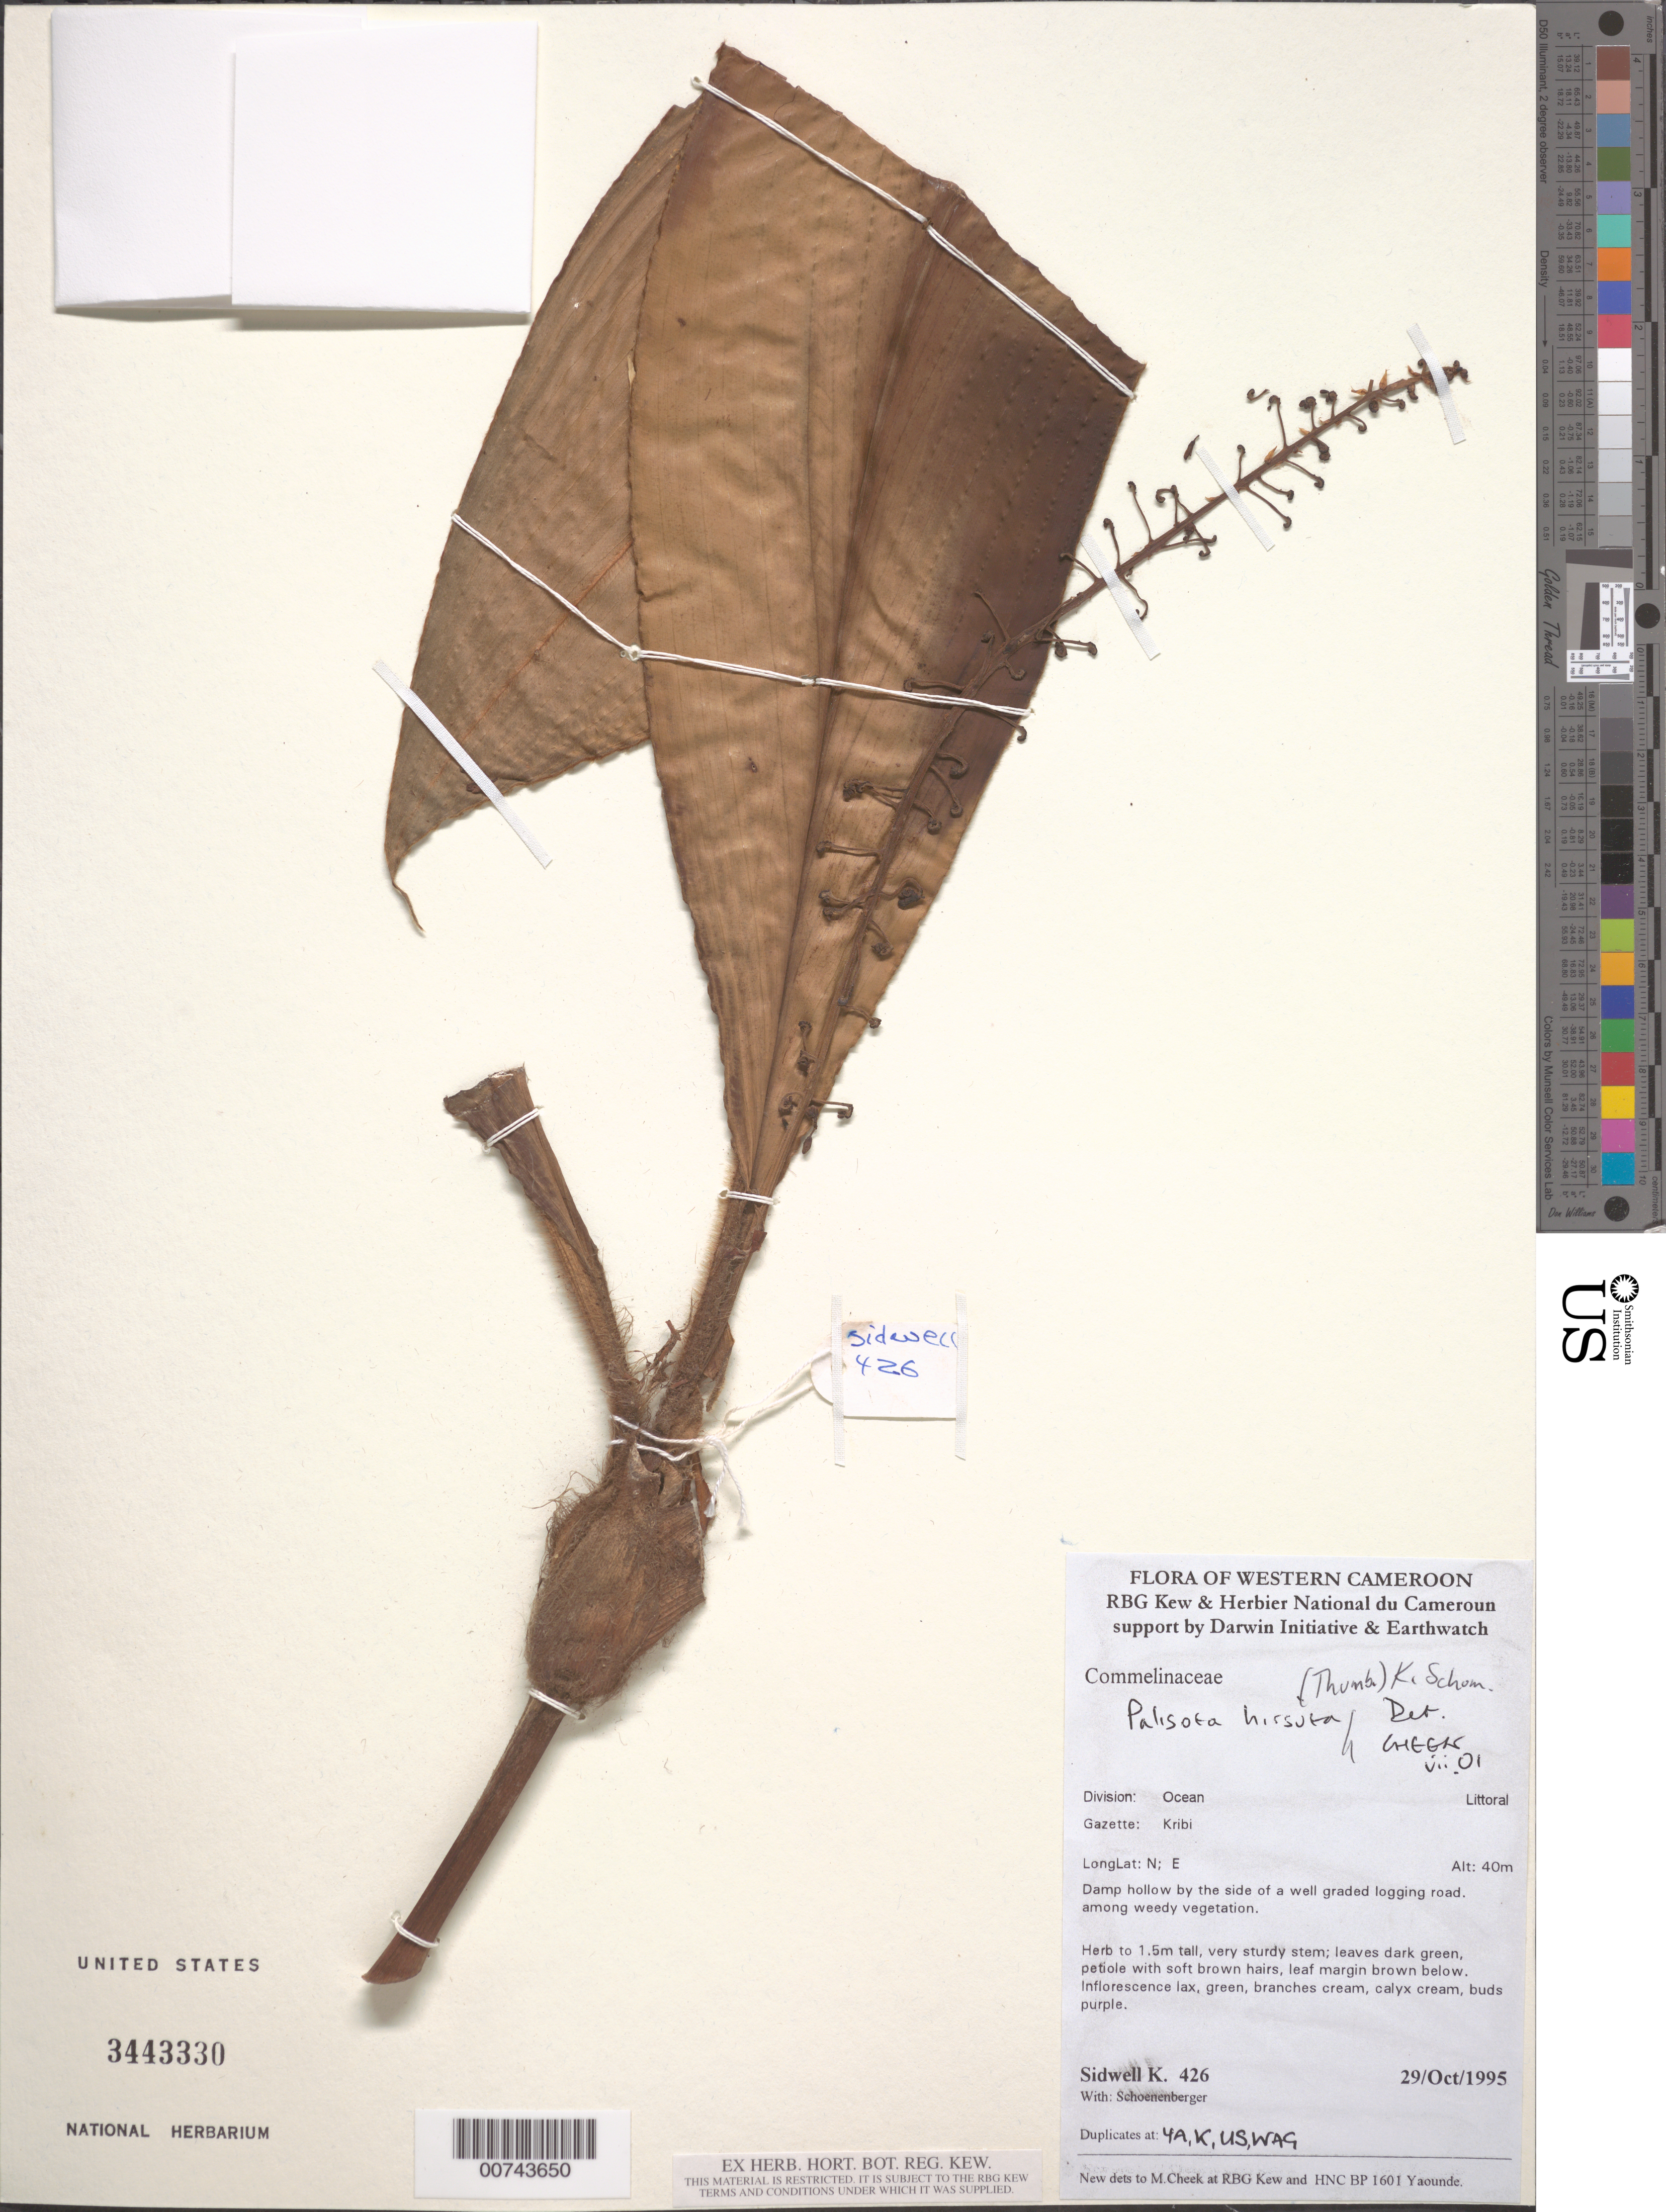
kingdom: Plantae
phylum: Tracheophyta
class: Liliopsida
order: Commelinales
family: Commelinaceae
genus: Palisota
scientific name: Palisota hirsuta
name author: (Thunb.) K. Schum.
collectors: K. Sidwell & -. Schoenenberger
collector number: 426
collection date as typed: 29 Oct 1995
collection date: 1995-10-29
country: Cameroon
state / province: Littoral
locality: Kribi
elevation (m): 40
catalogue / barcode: US 3443330